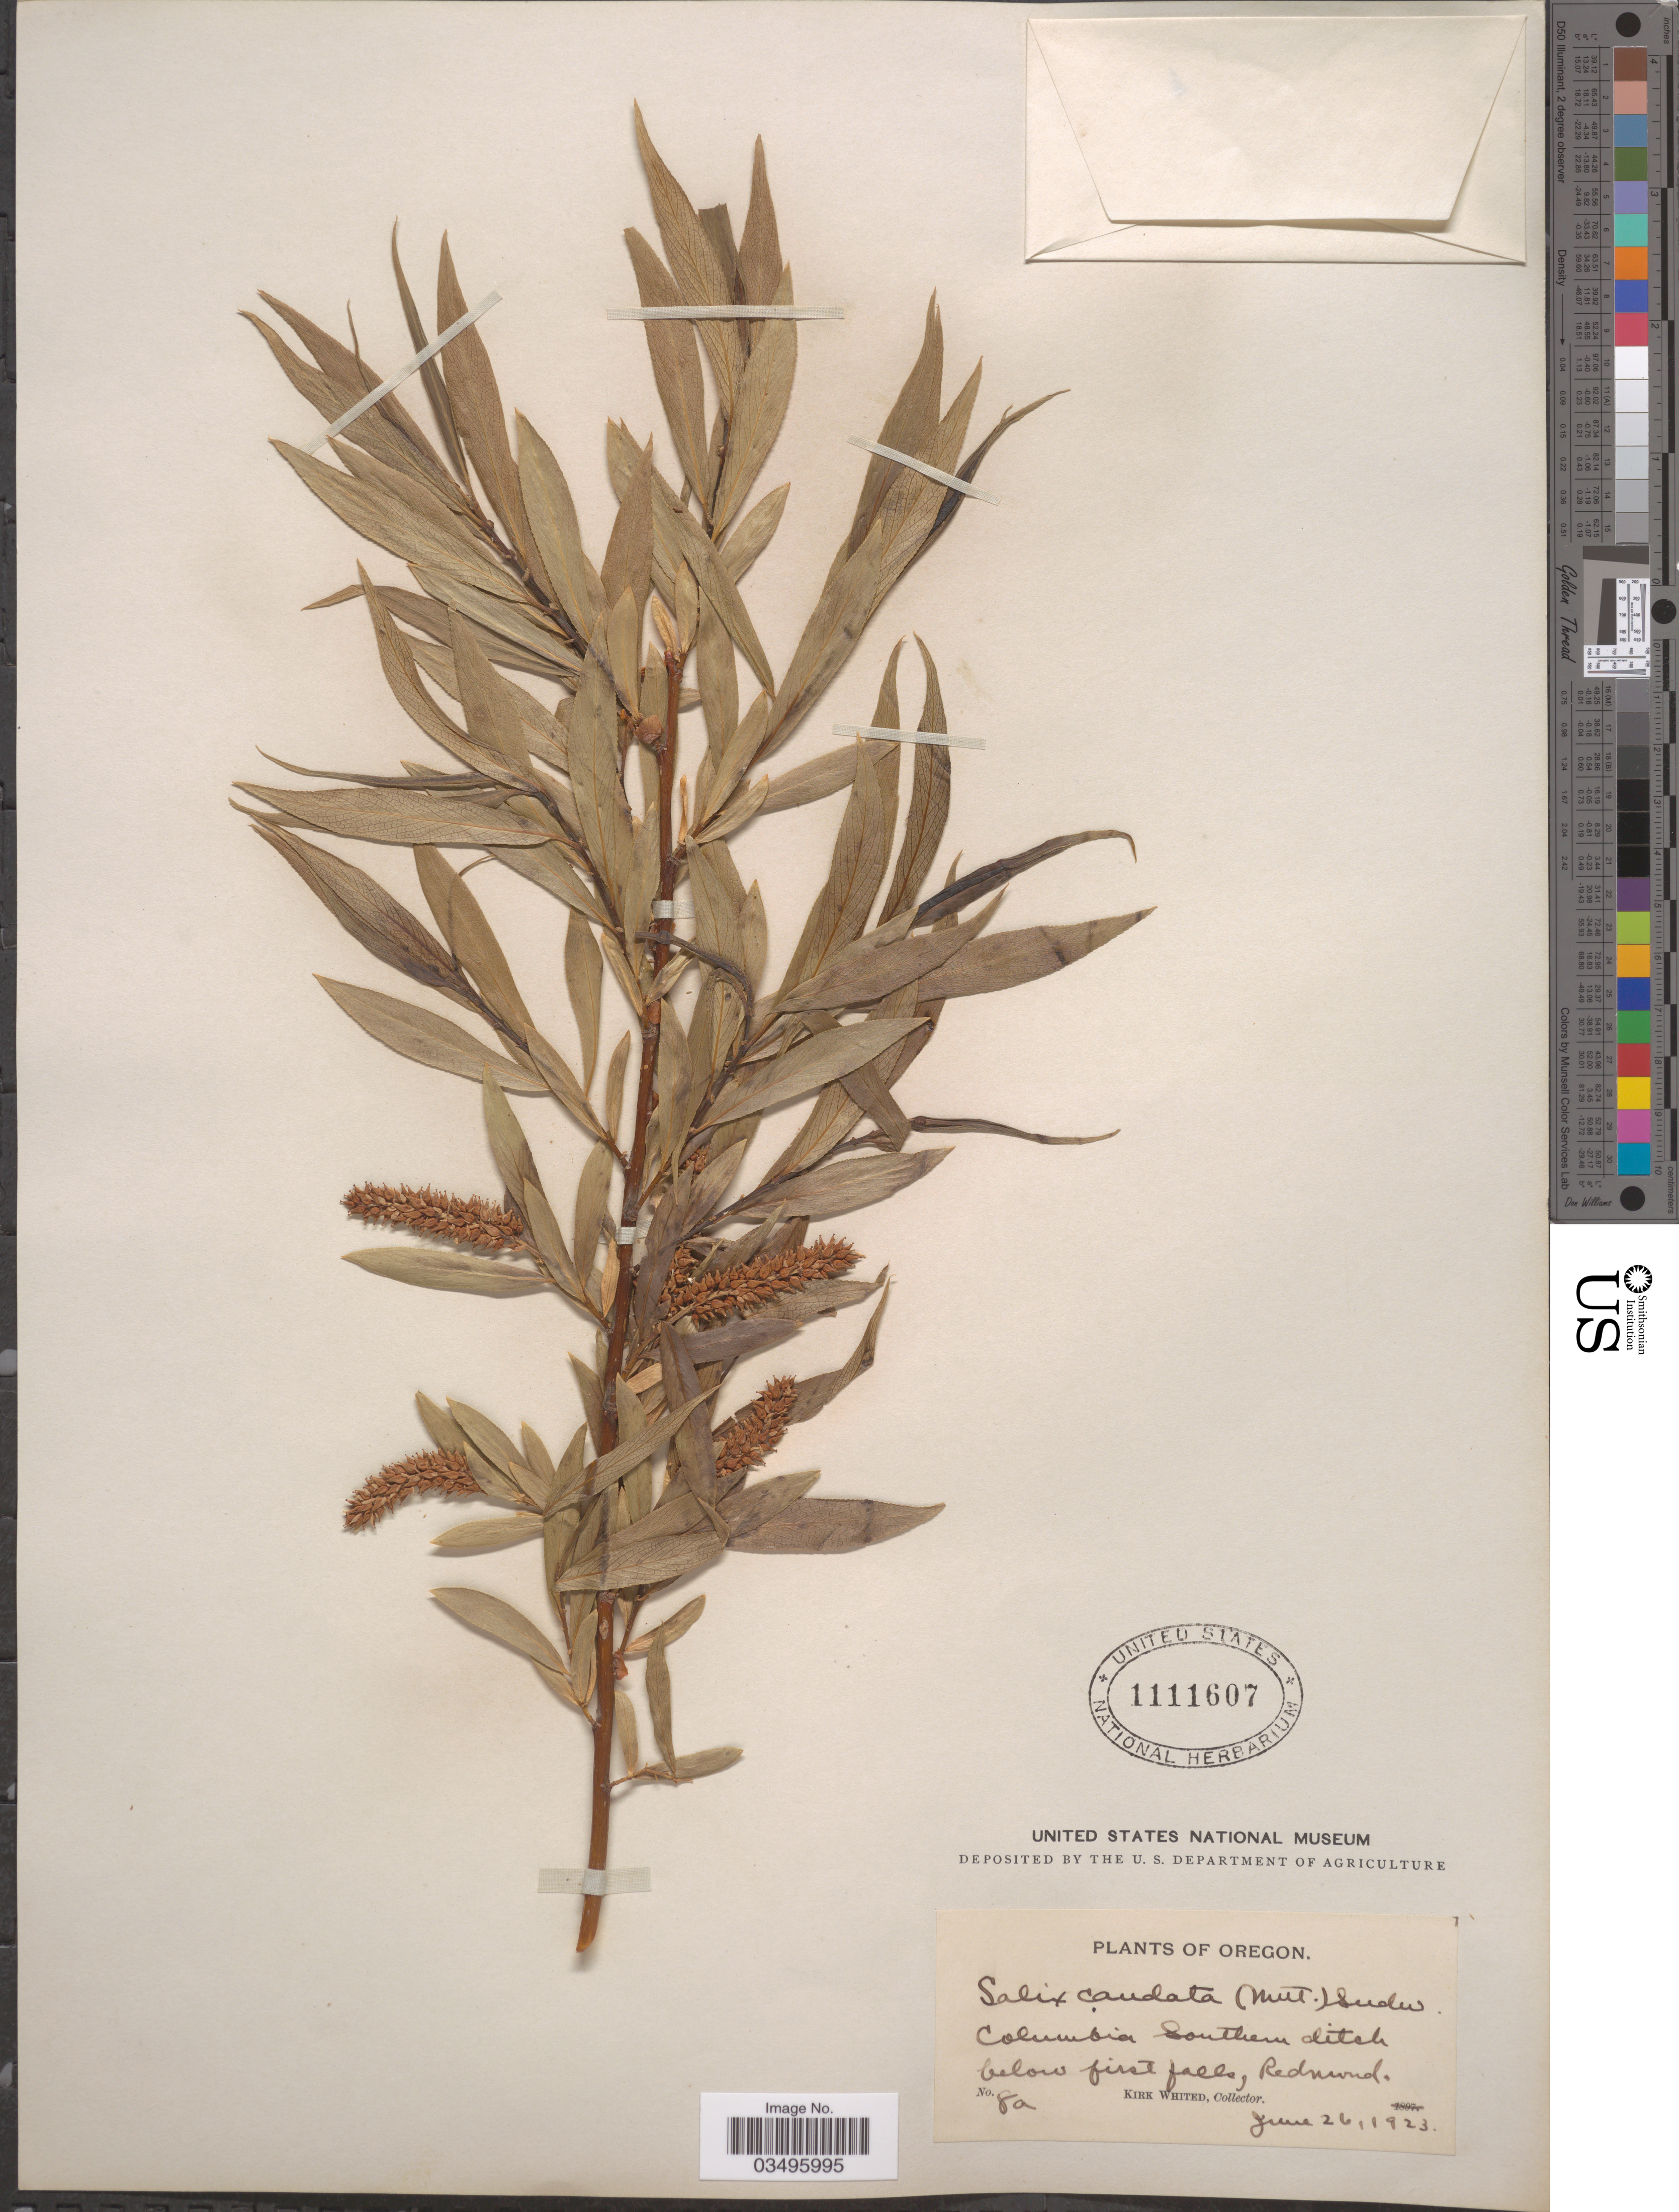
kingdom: Plantae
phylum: Tracheophyta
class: Magnoliopsida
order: Malpighiales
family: Salicaceae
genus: Salix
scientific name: Salix caudata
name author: A. Heller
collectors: K. Whited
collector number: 8a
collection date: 1923-06-26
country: United States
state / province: Oregon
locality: Columbia Southern ditch below first falls, Redmond.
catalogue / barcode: US 1111607